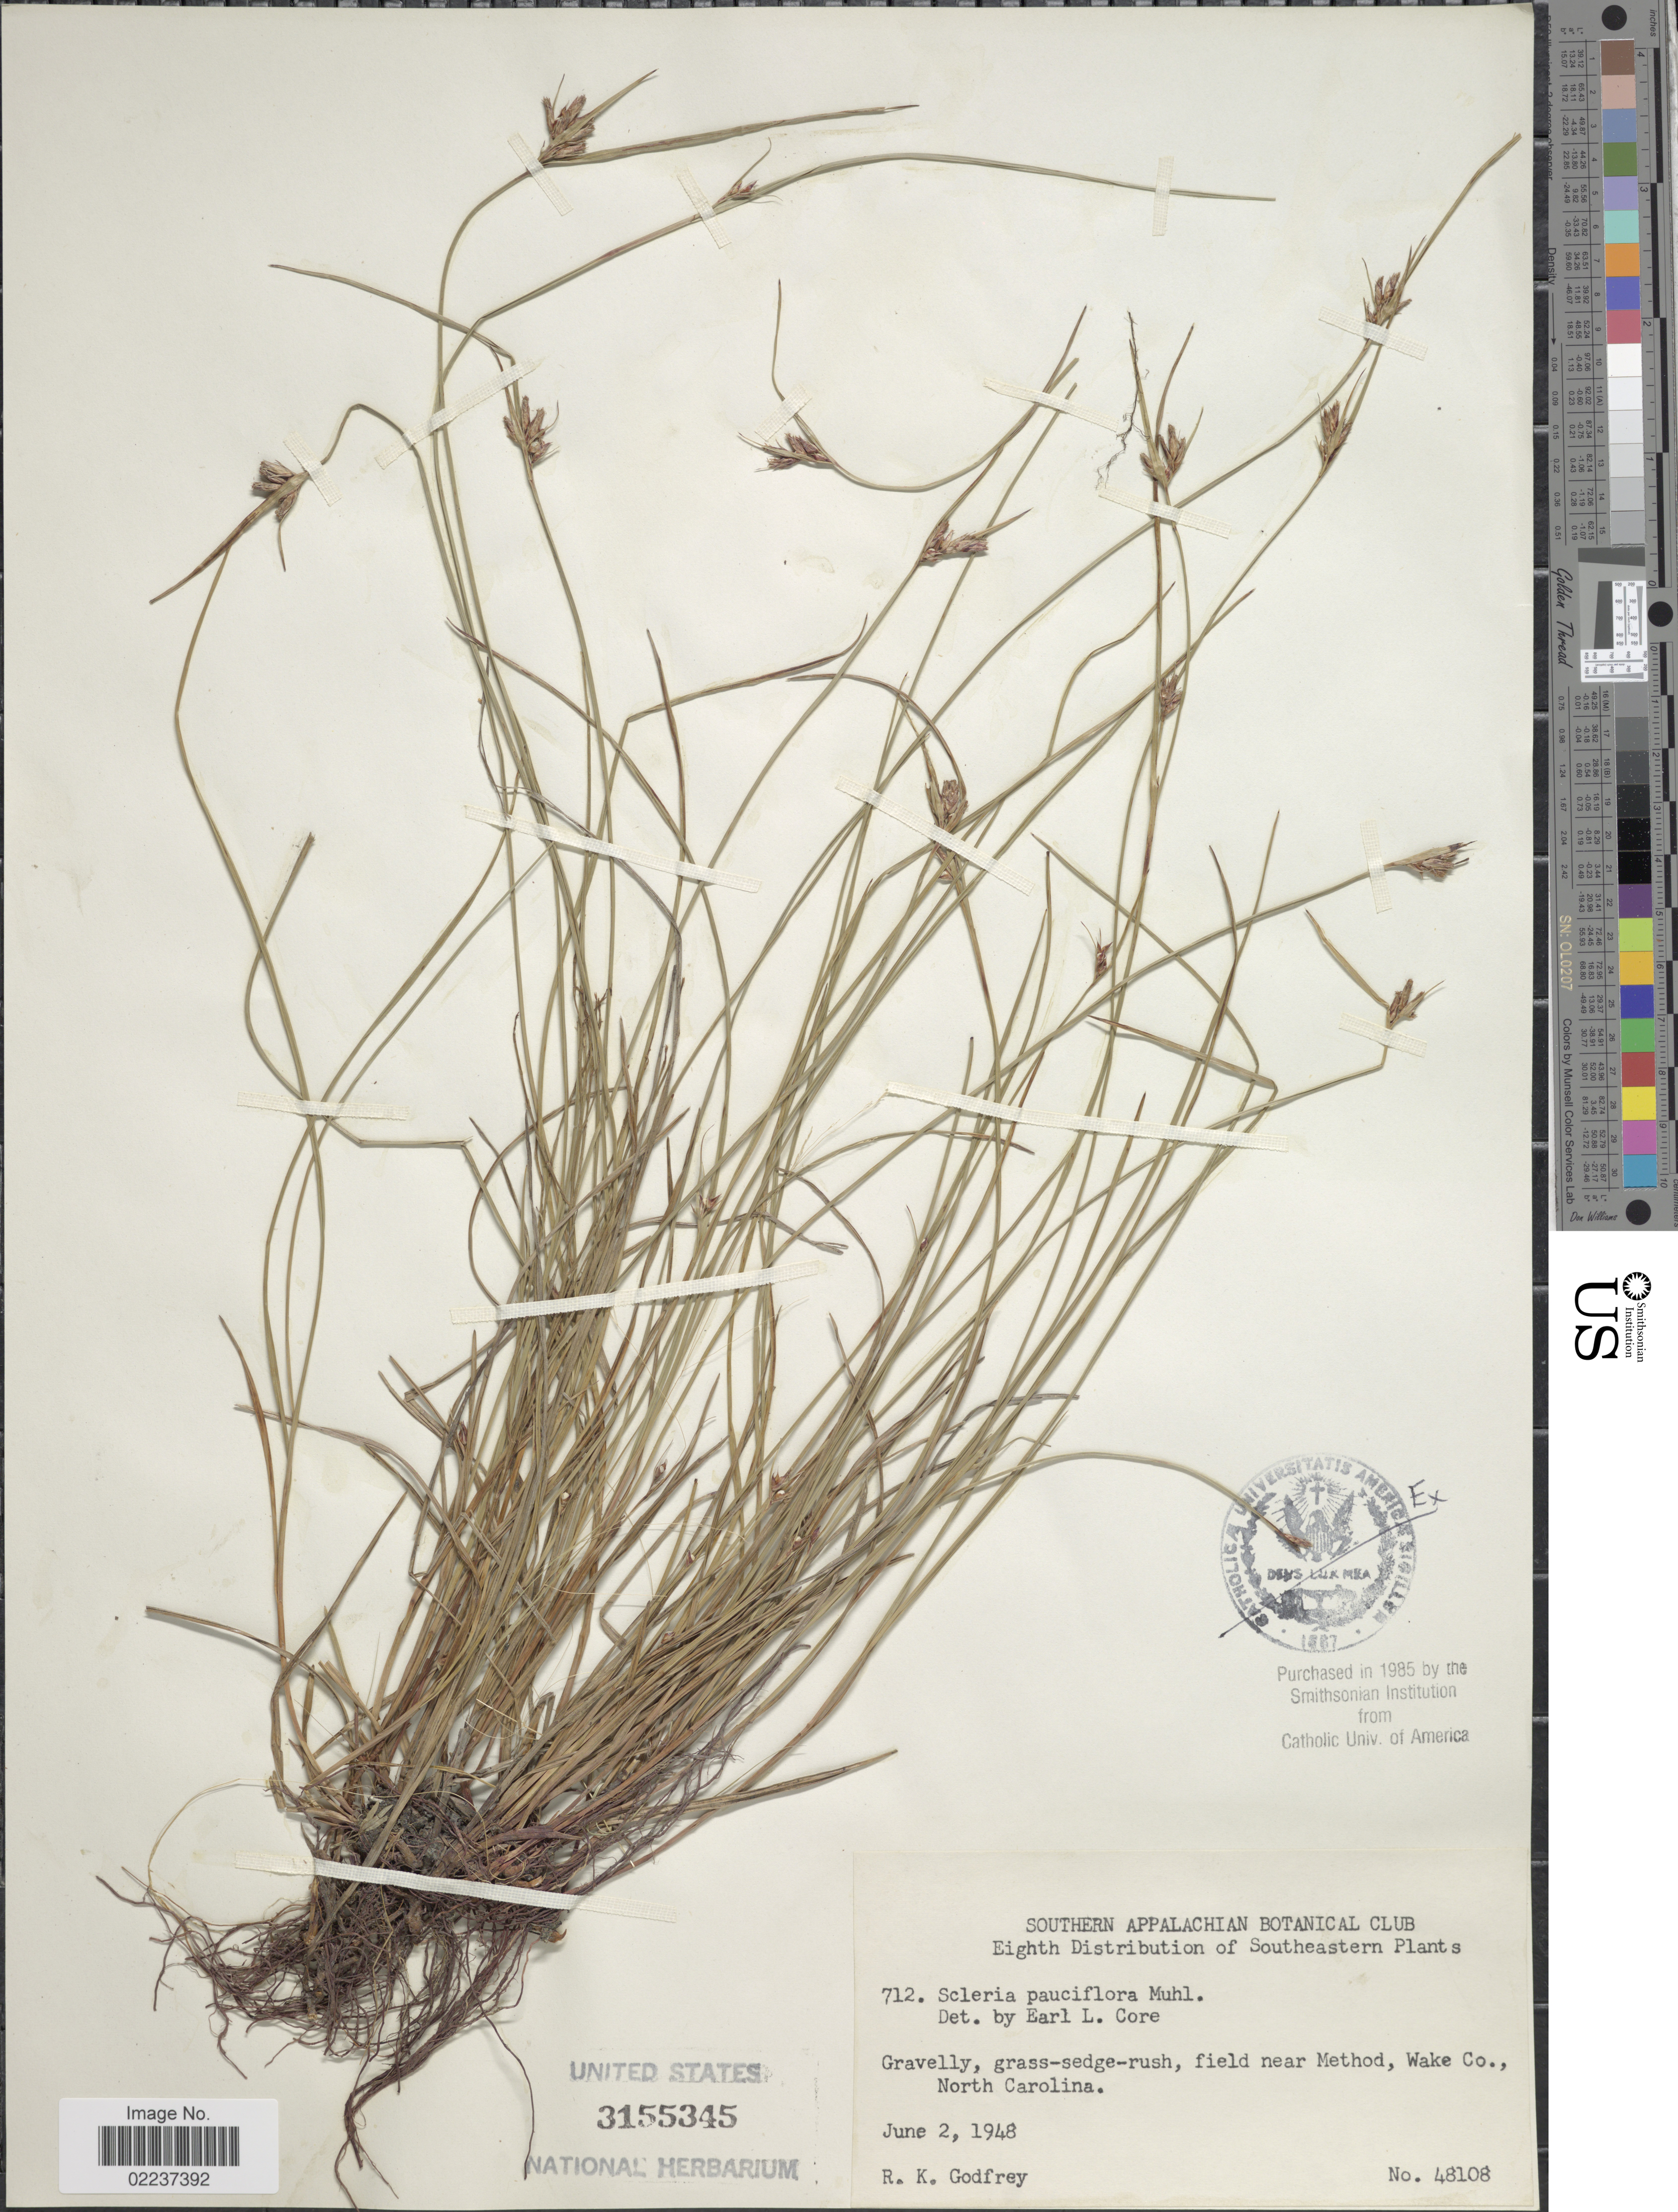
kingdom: Plantae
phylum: Tracheophyta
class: Liliopsida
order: Poales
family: Cyperaceae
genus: Scleria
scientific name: Scleria pauciflora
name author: Muhl. ex Willd.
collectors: R. K. Godfrey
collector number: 48108/712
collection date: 1948-06-02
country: United States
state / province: North Carolina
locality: Field near Method, Wake Co.,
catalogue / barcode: US 3155345